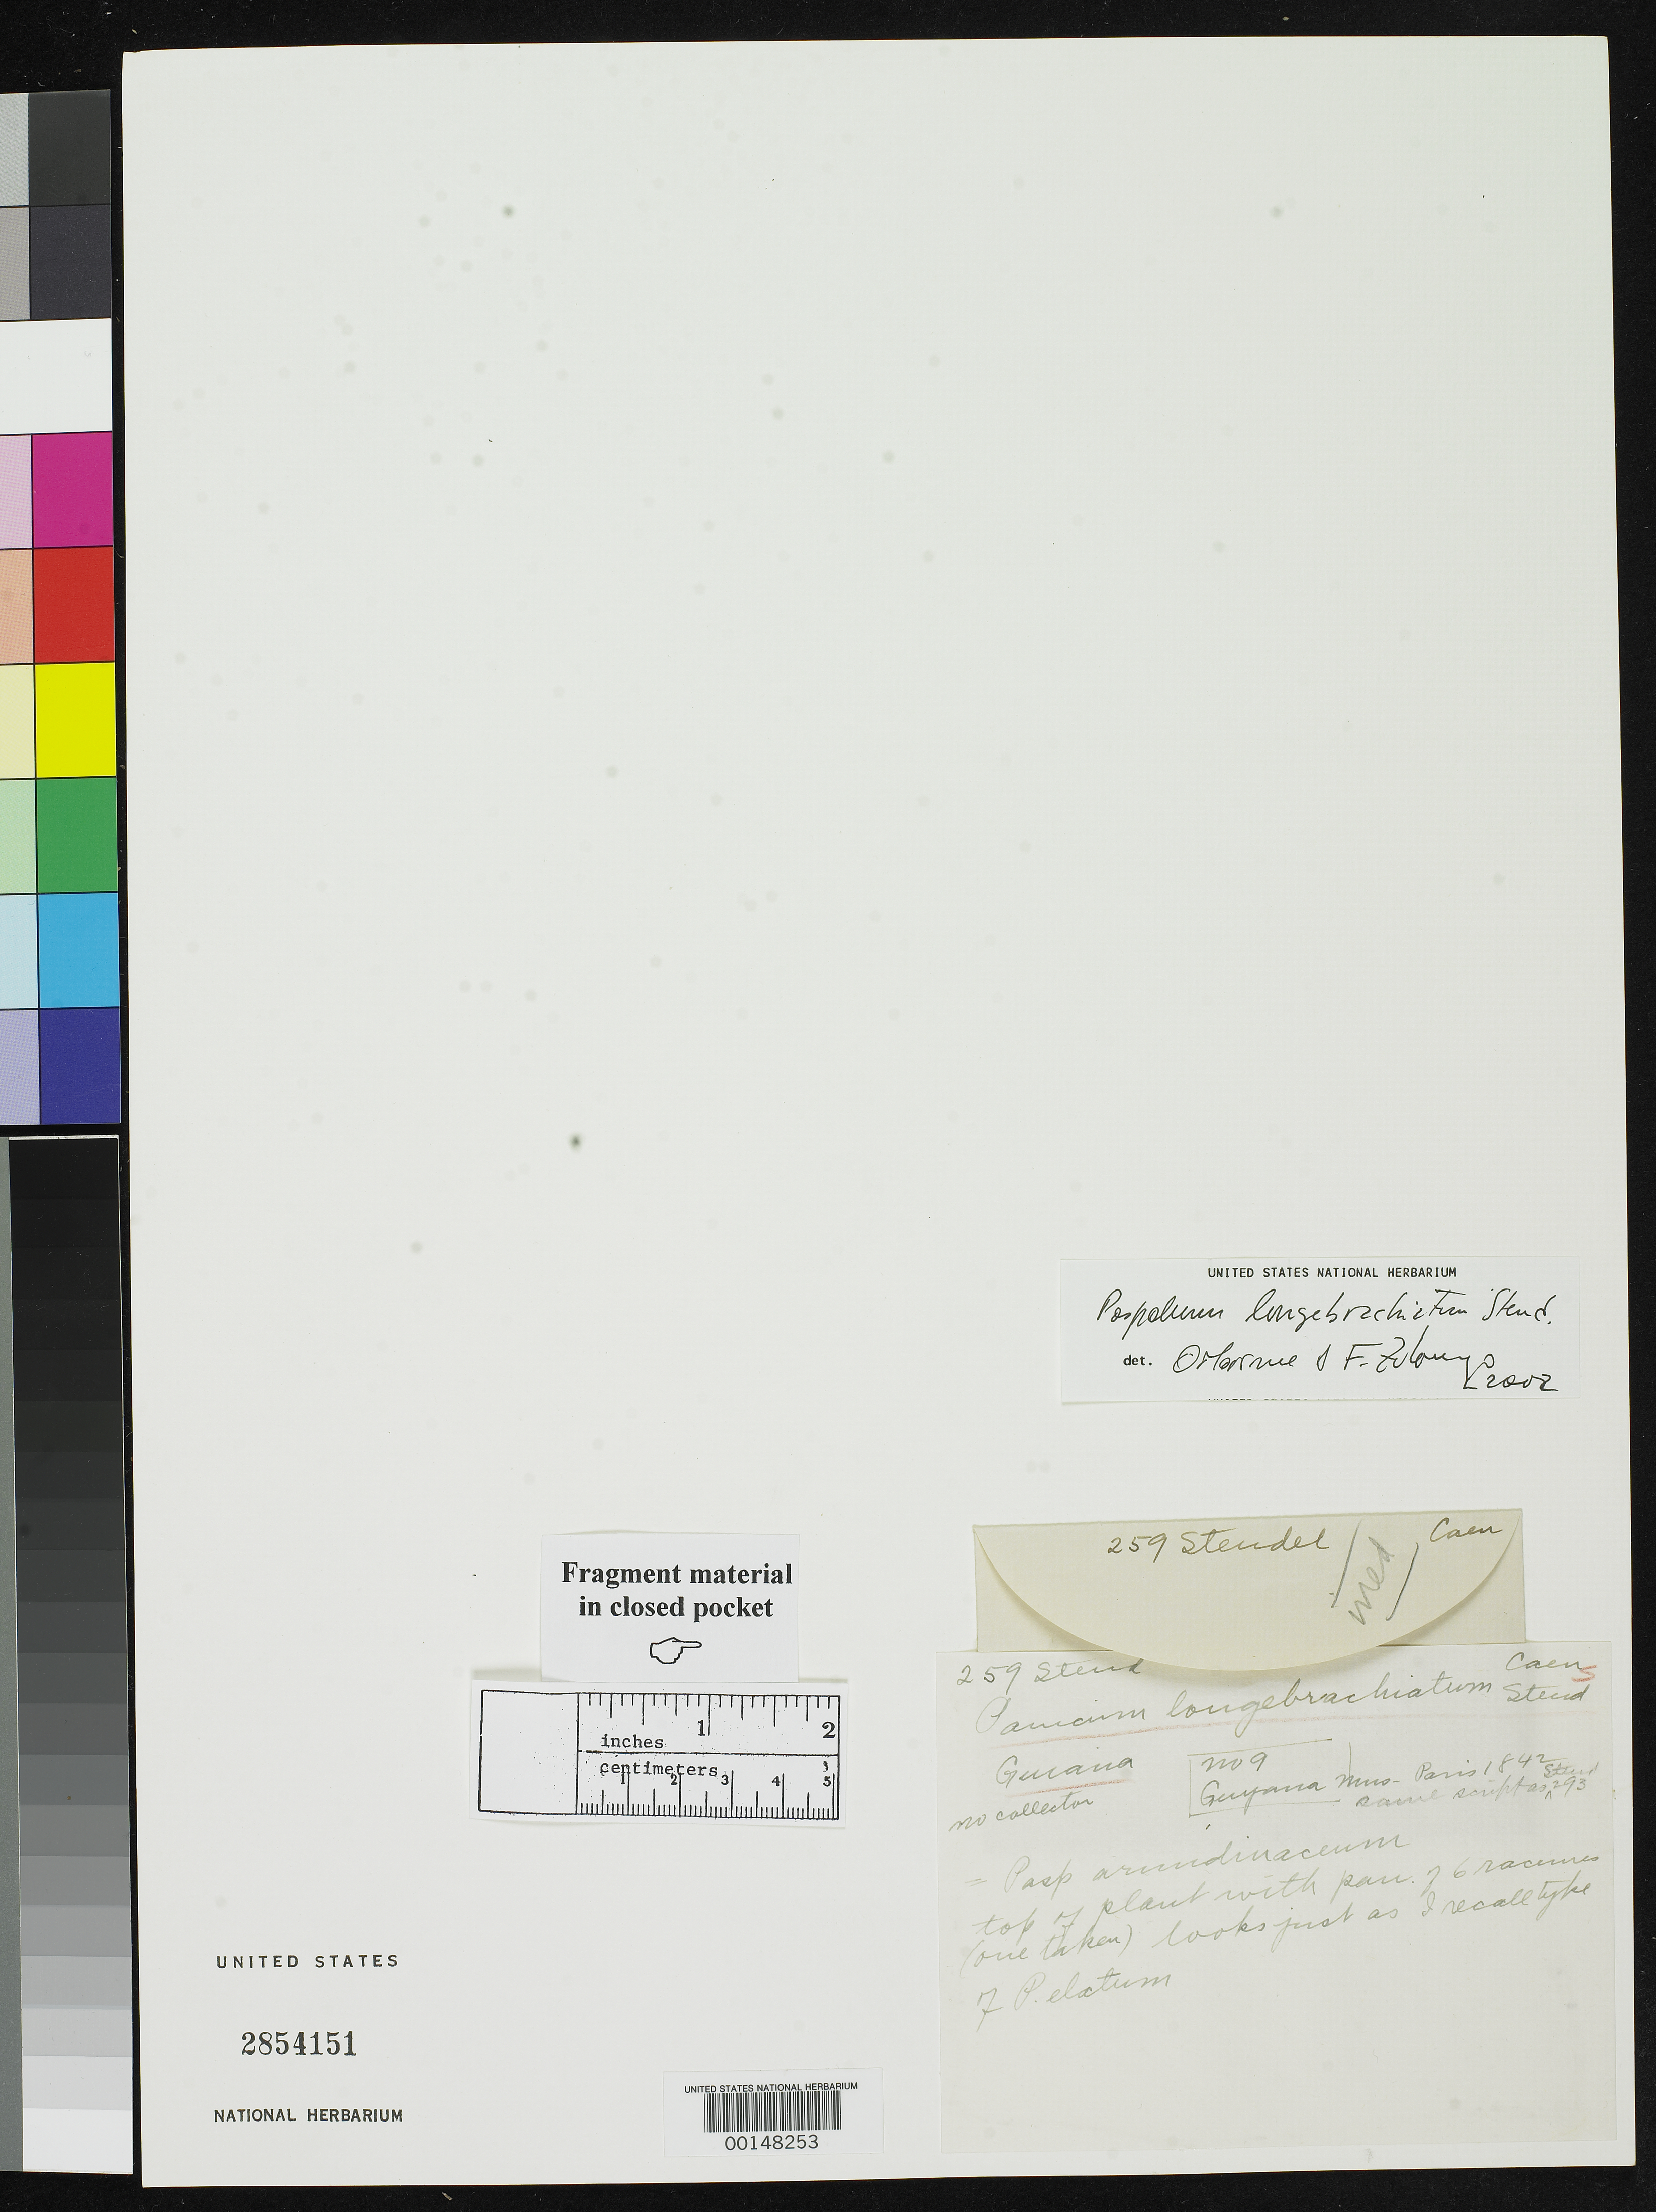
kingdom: Plantae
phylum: Tracheophyta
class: Liliopsida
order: Poales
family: Poaceae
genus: Panicum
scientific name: Panicum longebrachiatum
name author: Steud.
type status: Type Fragment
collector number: Guyana #9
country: Guyana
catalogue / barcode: US 2854151